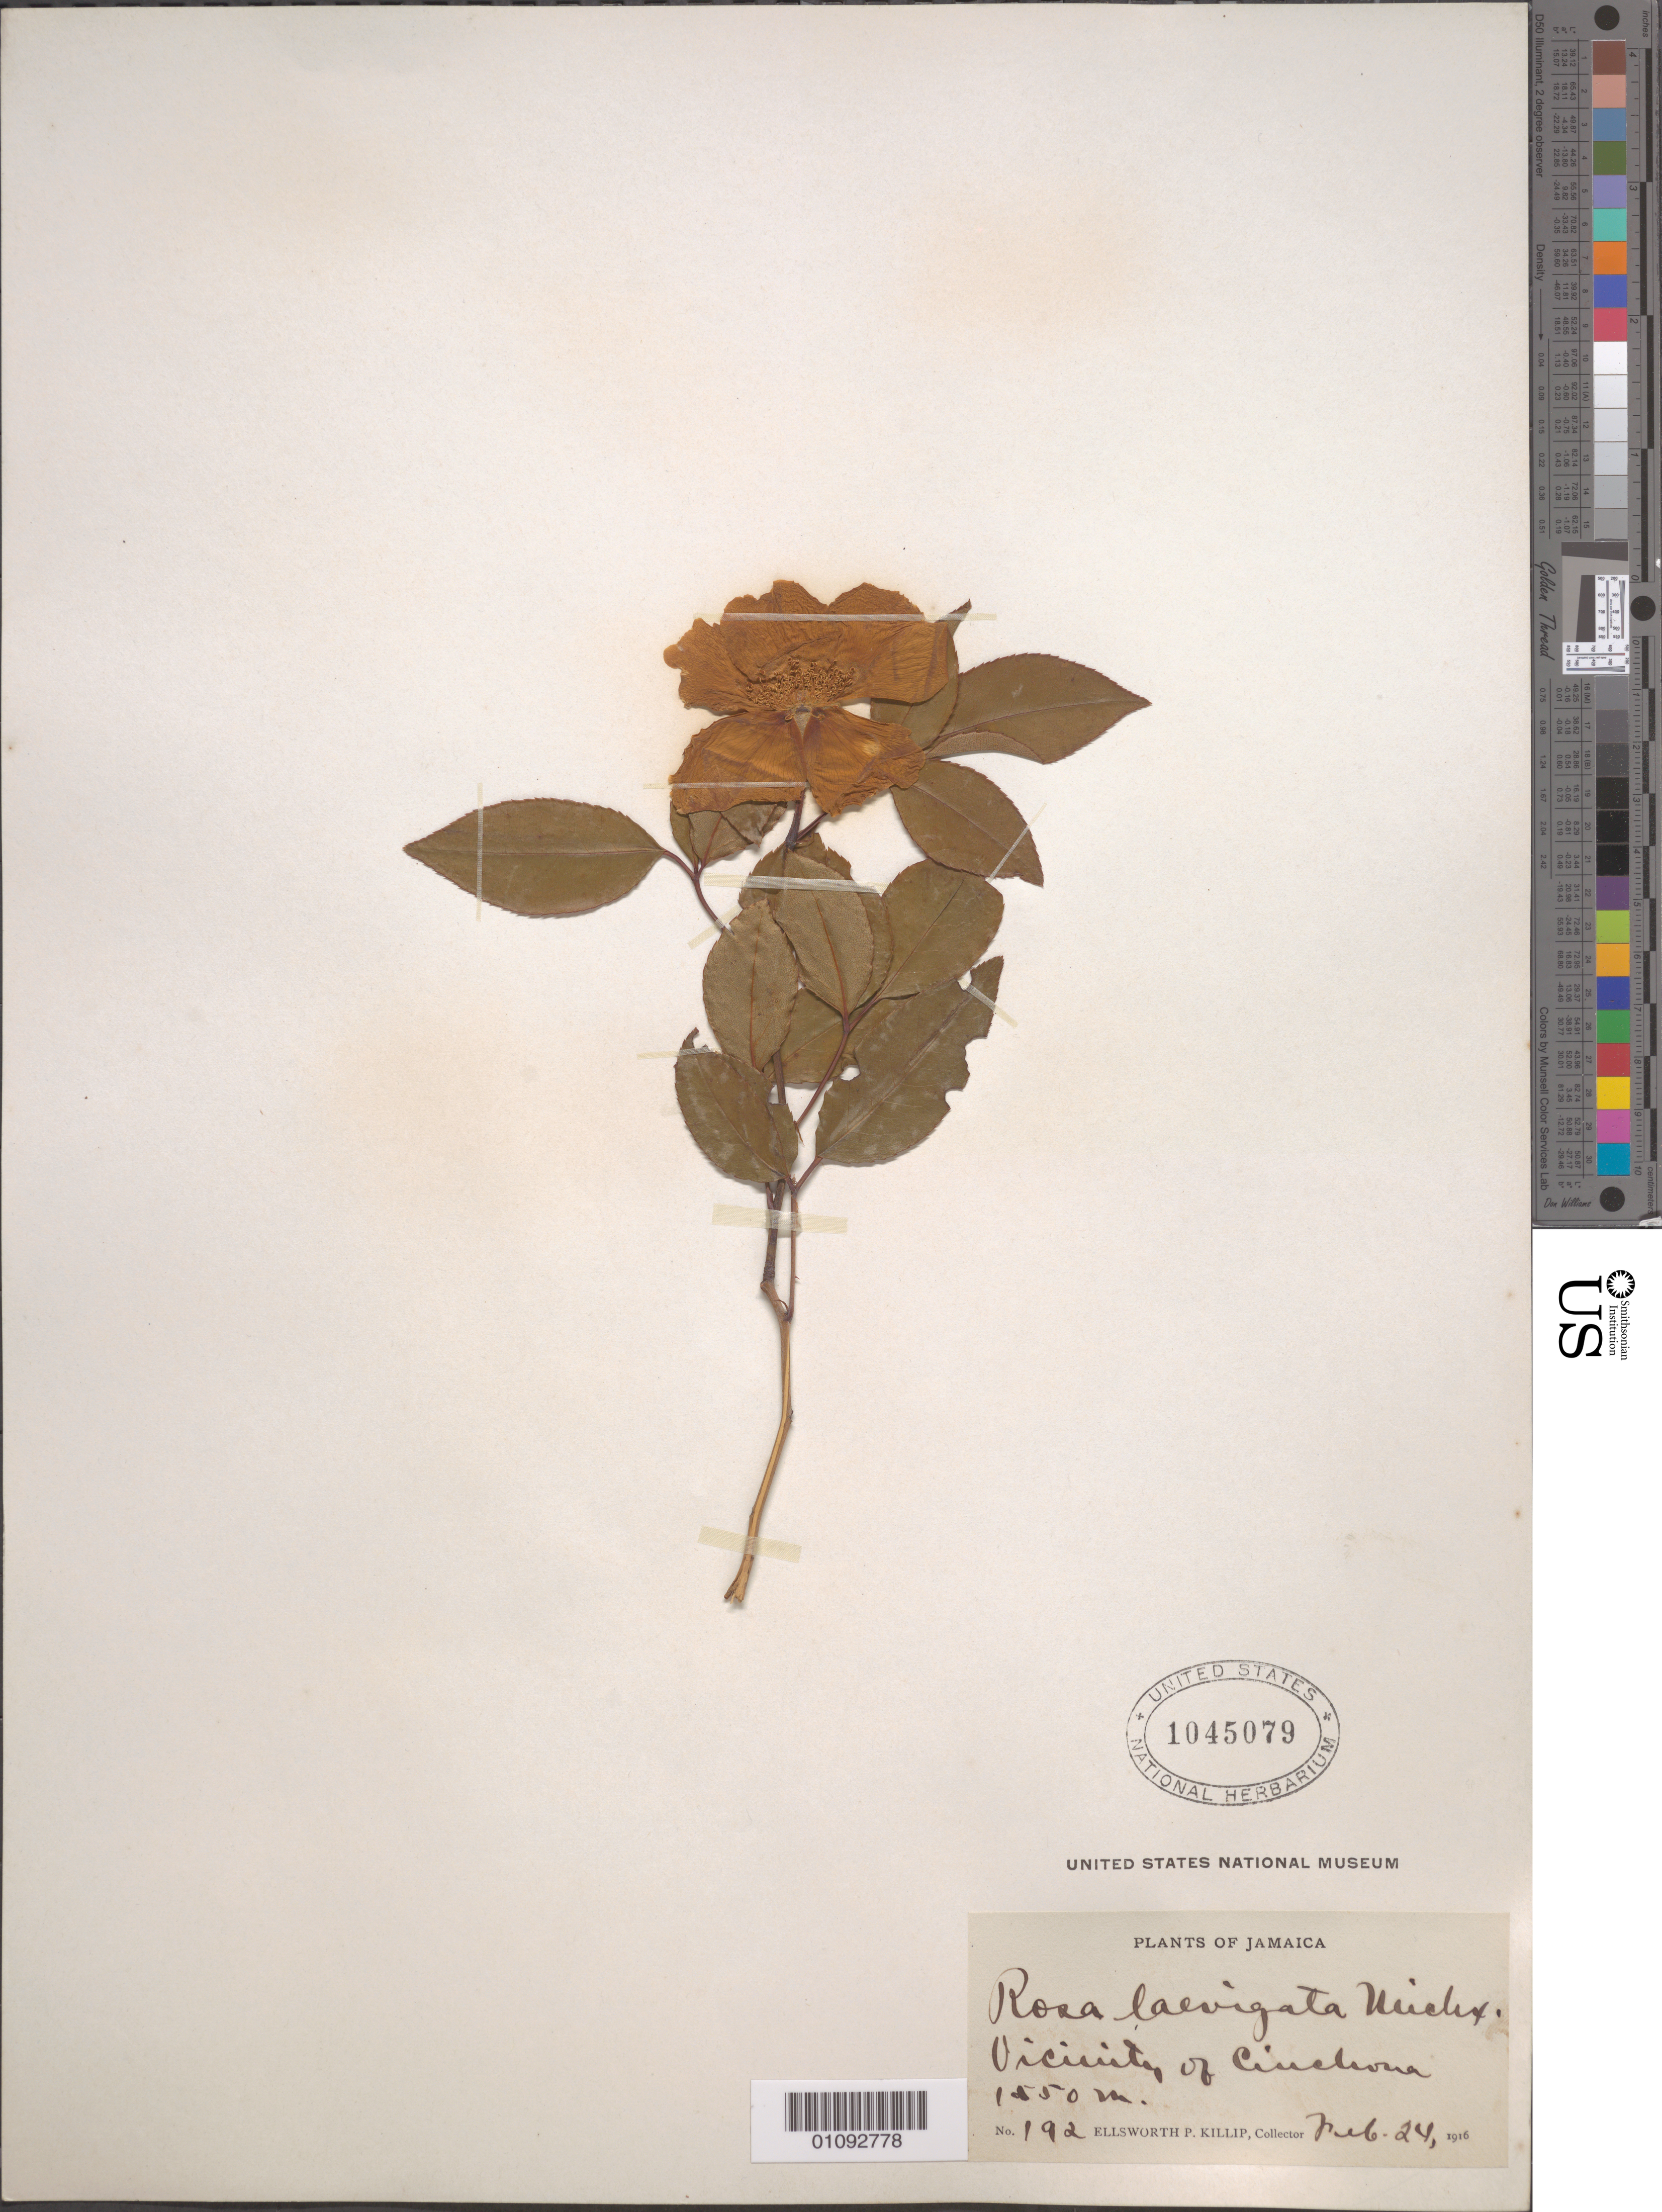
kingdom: Plantae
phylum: Tracheophyta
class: Magnoliopsida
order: Rosales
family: Rosaceae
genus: Rosa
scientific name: Rosa laevigata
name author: Michx.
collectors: E. P. Killip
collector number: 192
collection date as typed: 24 Feb 1916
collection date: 1916-02-24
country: Jamaica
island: Jamaica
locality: Vicinity of Cinchona.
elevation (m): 1550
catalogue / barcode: US 1045079